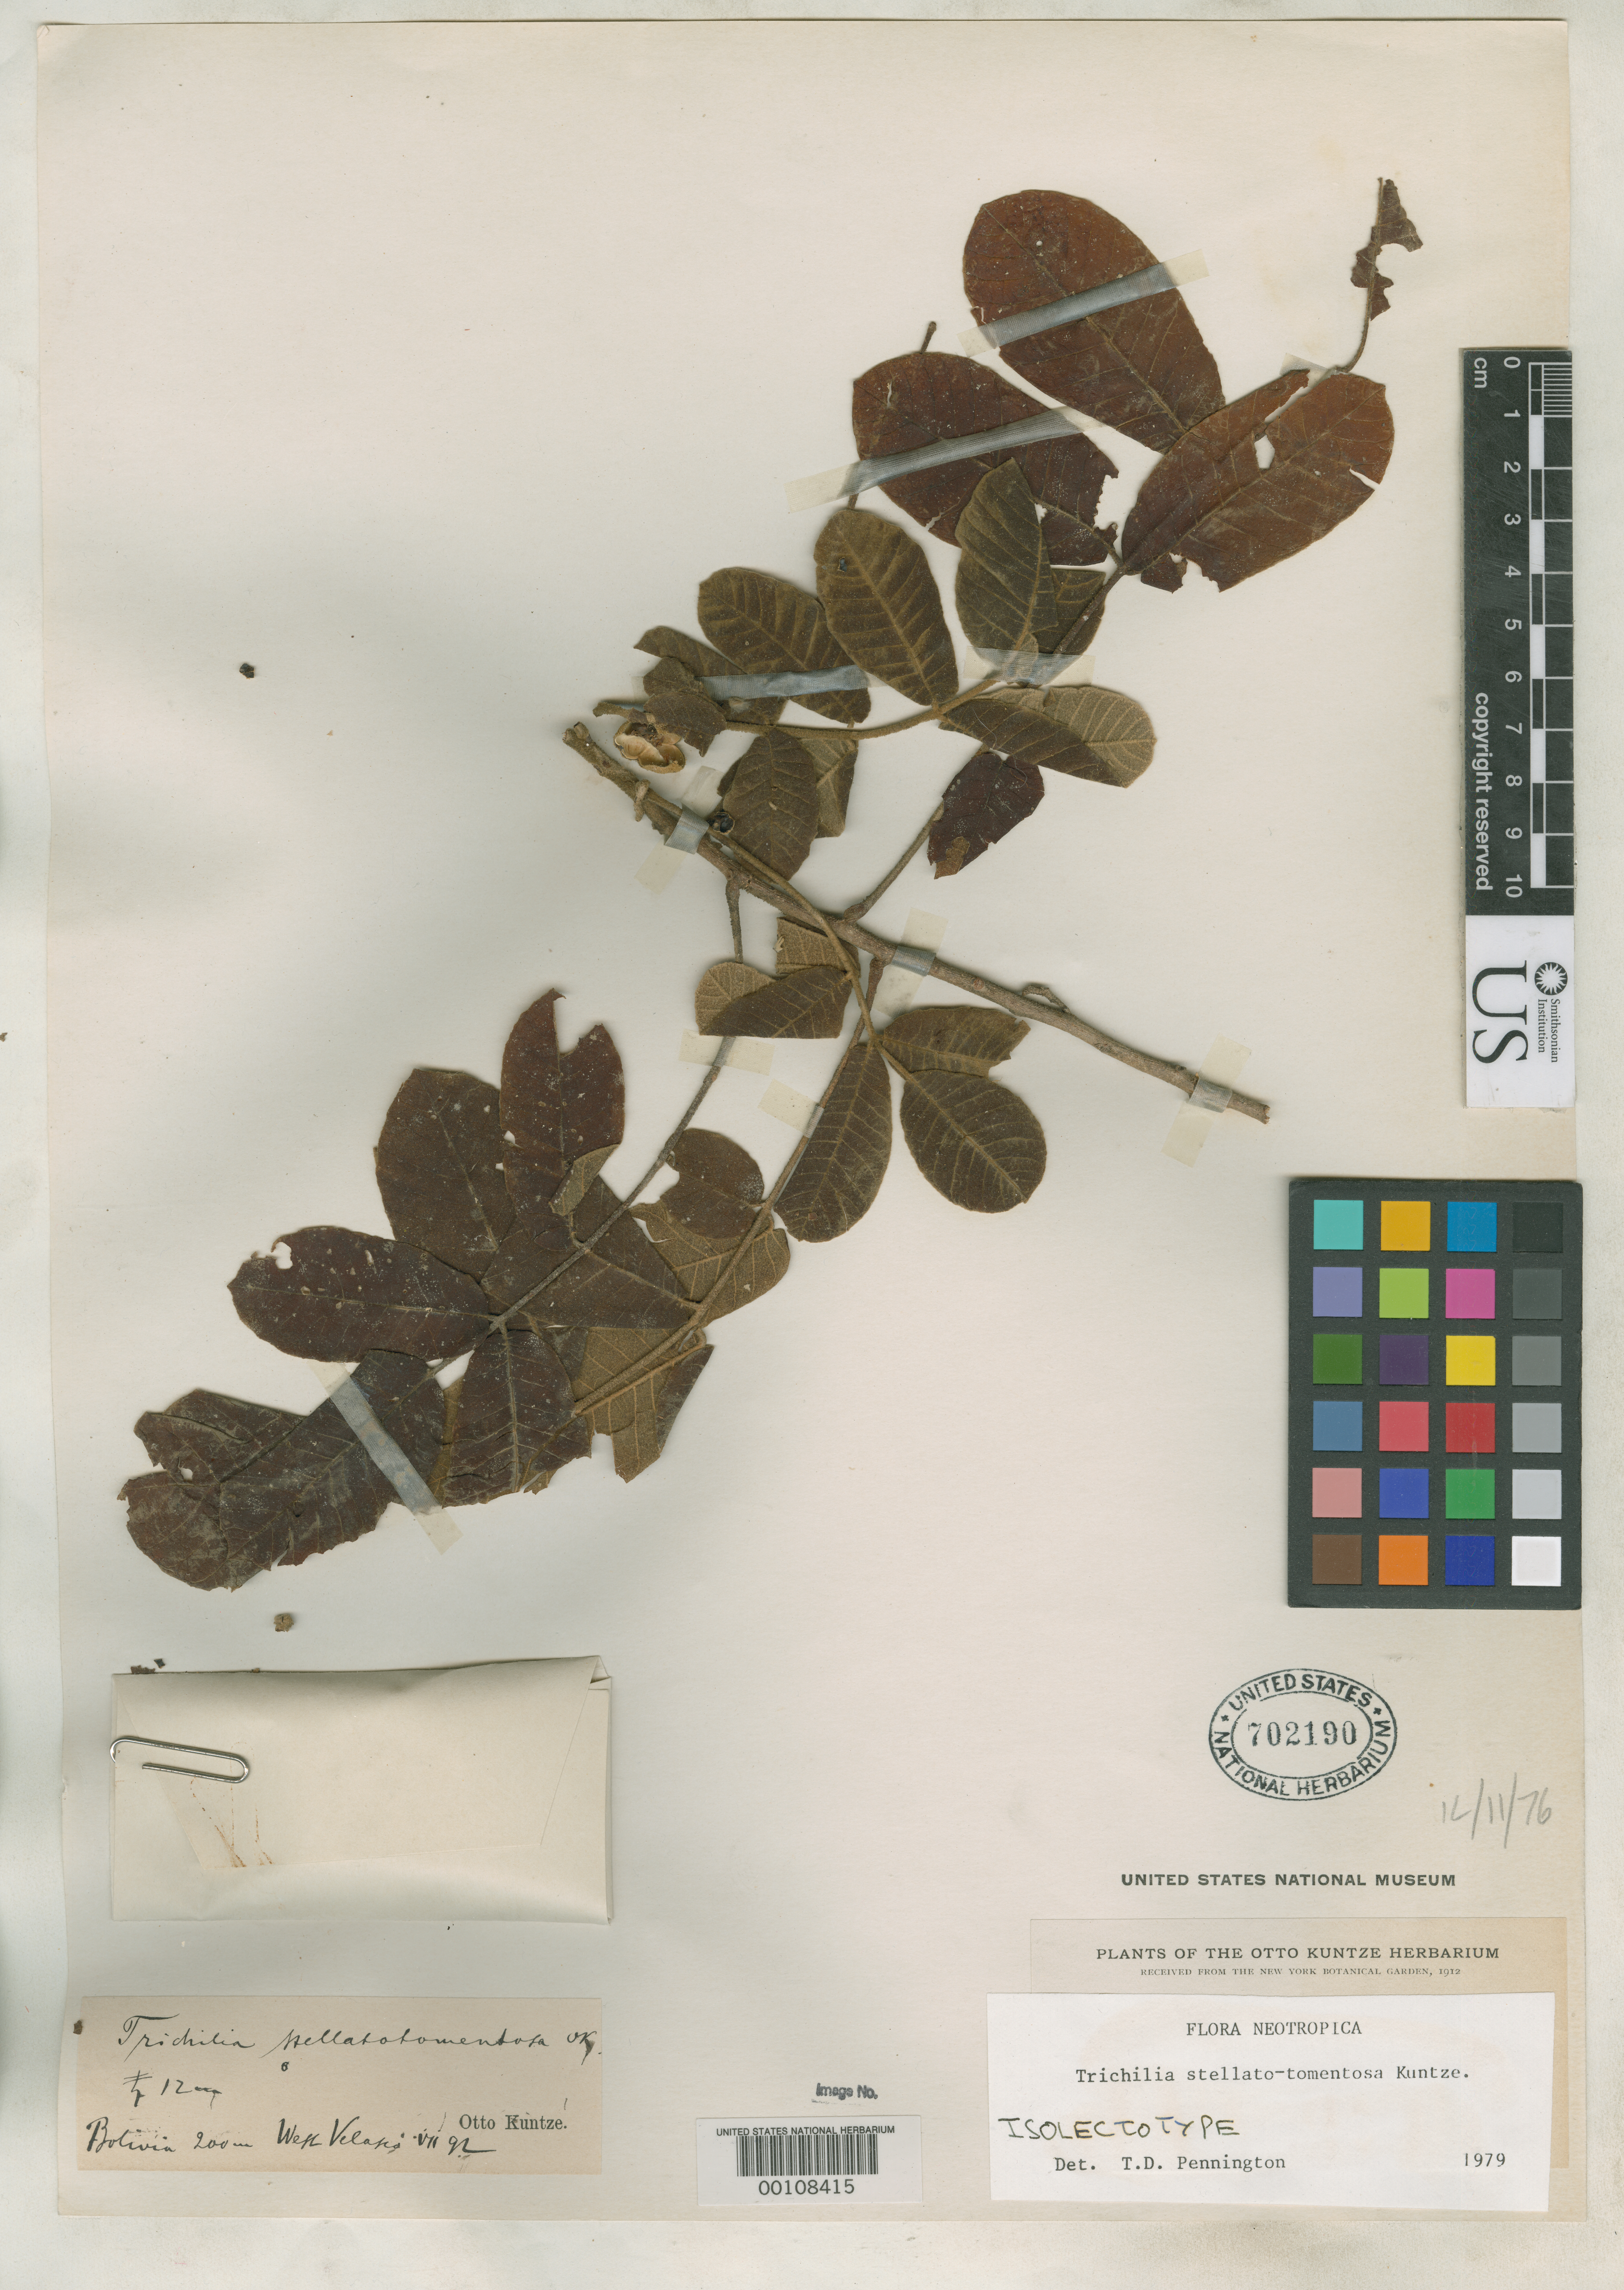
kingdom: Plantae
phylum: Tracheophyta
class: Magnoliopsida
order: Sapindales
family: Meliaceae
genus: Trichilia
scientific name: Trichilia stellatotomentosa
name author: Kuntze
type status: Isolectotype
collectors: C.E.O. Kuntze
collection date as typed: Jul 1892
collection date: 1892-07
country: Bolivia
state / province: Santa Cruz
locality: Mittel-Velasco.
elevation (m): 200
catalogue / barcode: US 702190